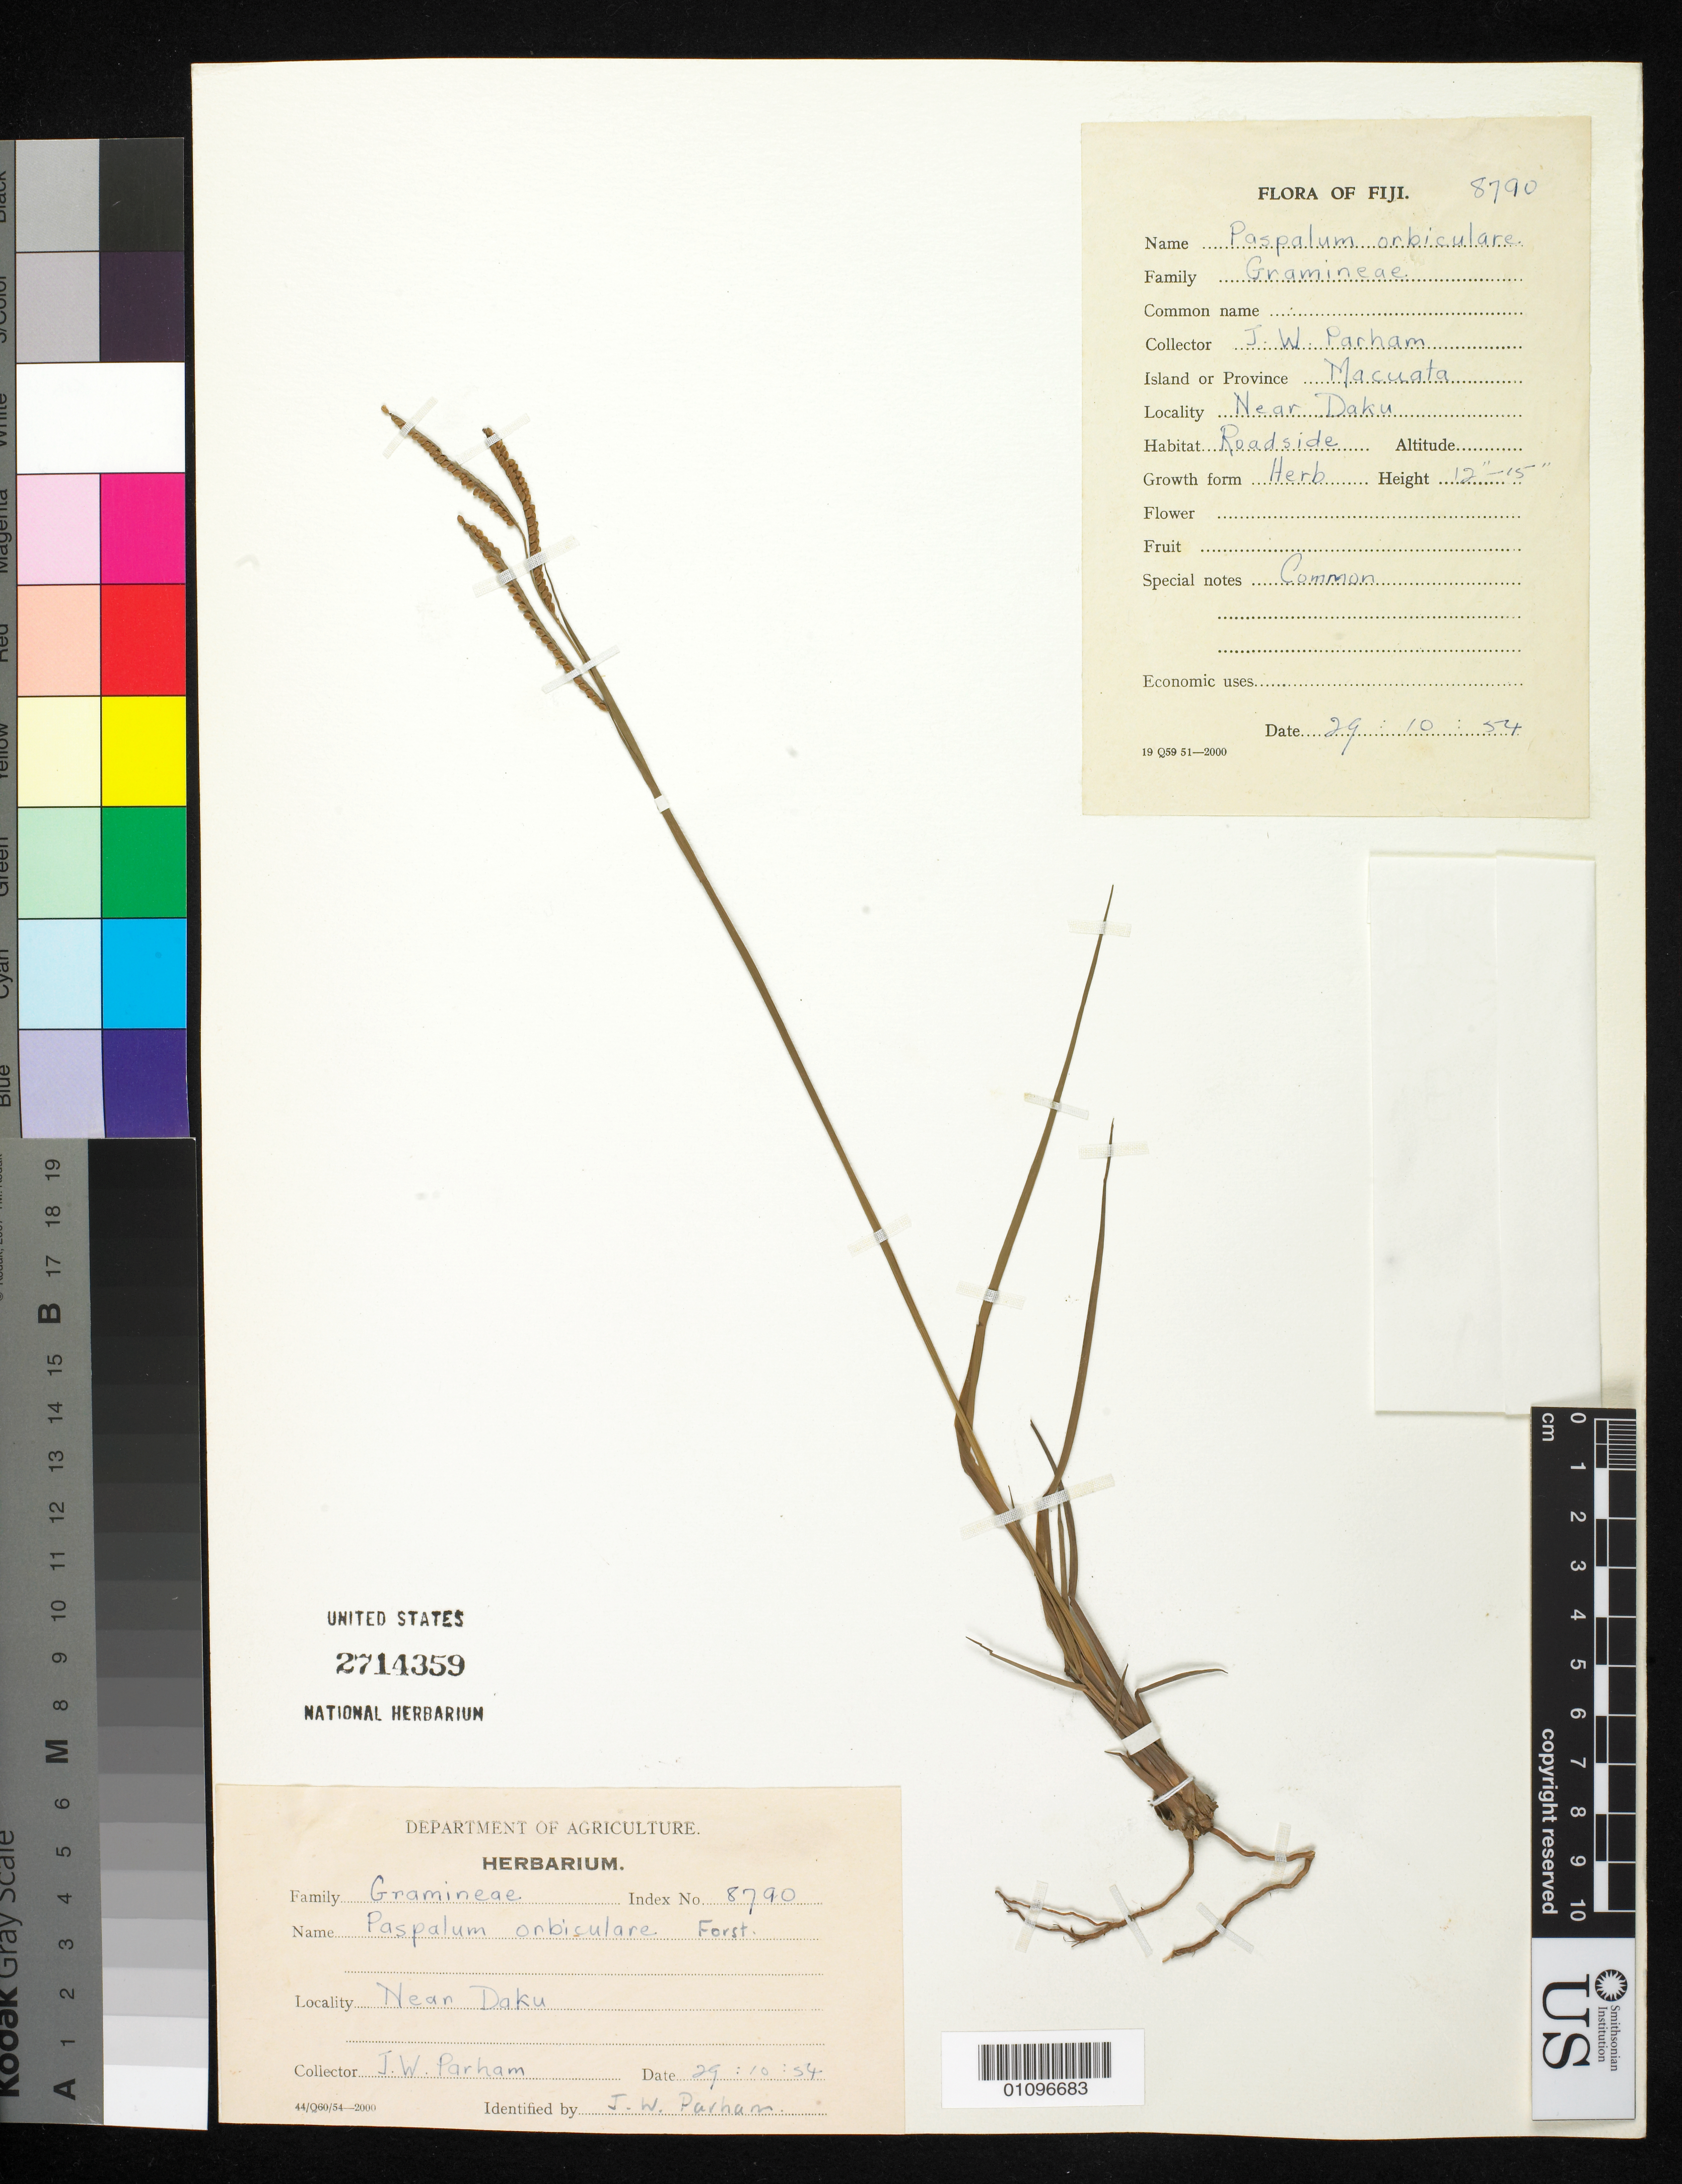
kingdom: Plantae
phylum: Tracheophyta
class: Liliopsida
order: Poales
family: Poaceae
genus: Paspalum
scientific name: Paspalum orbiculare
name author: G. Forst.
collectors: J. Parham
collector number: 8790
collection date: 1954-10-29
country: Fiji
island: Macuata-i-Wai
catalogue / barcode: US 2714359